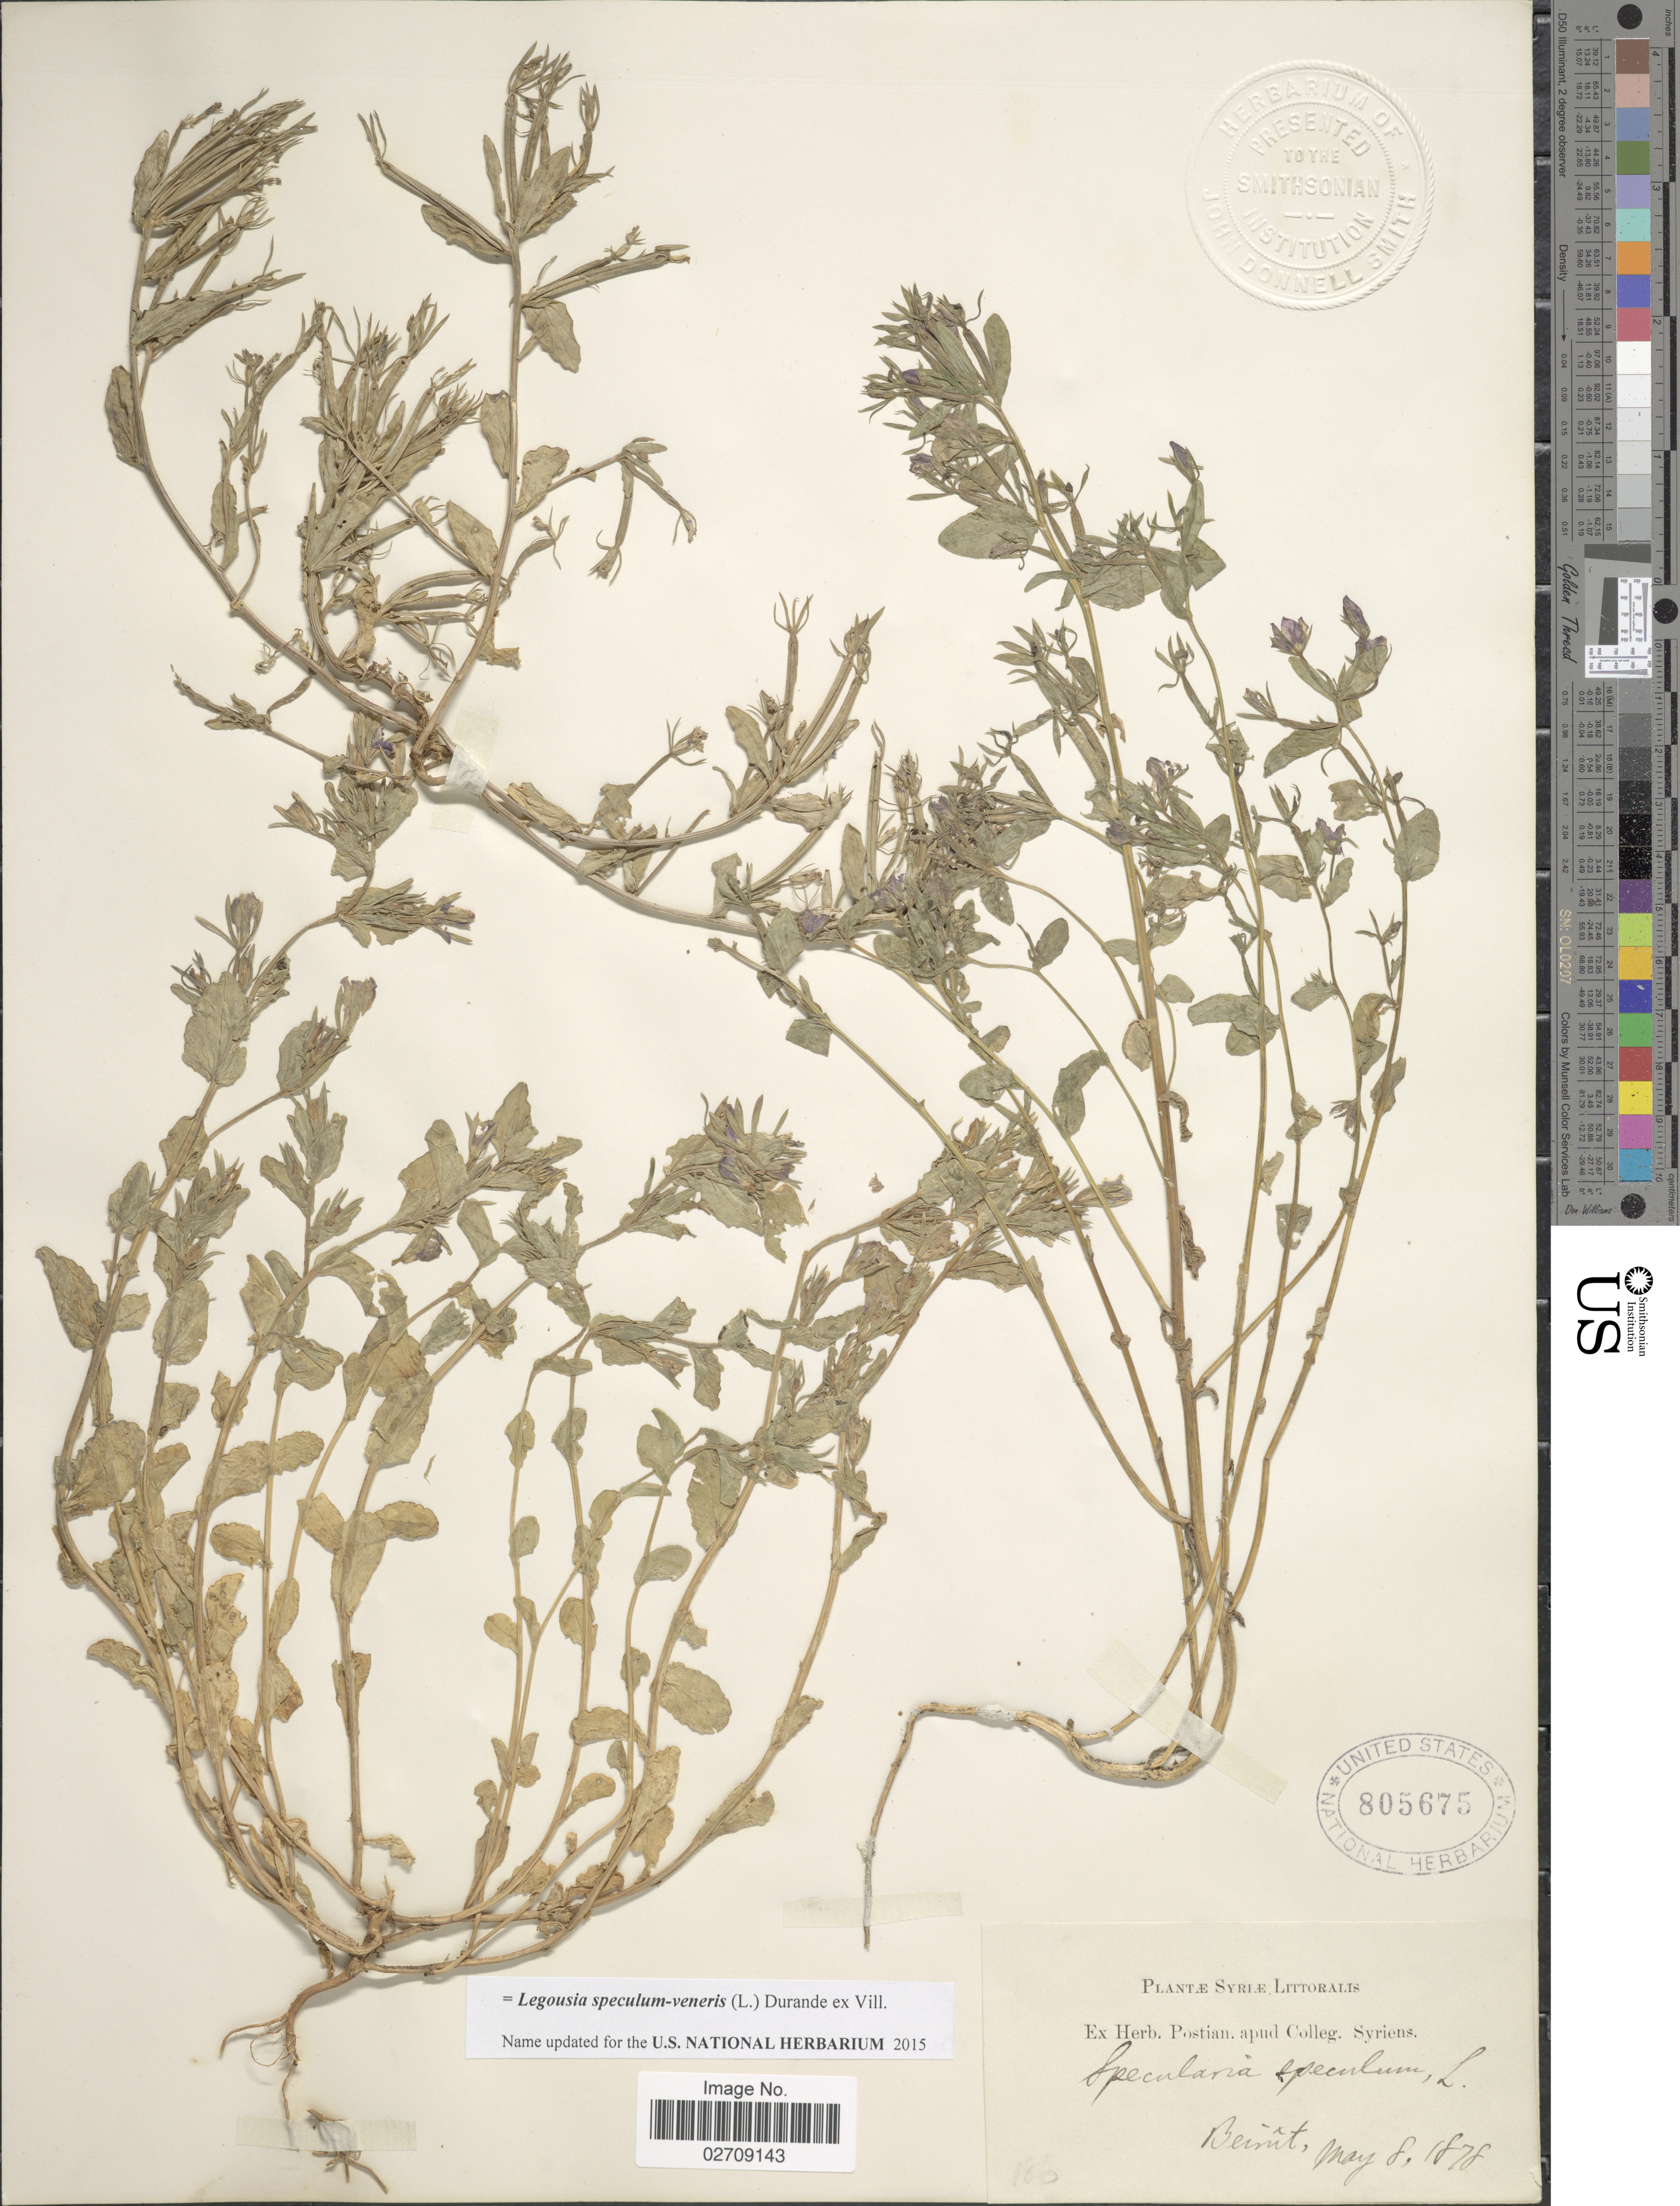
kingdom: Plantae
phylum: Tracheophyta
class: Magnoliopsida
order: Asterales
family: Campanulaceae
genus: Legousia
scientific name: Legousia speculum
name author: Fisch.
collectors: ex herb. Postian. apud Colleg. Syriens. Protest. USE "Fannie P. A. Shepard" (10308853) AS PRIMARY COLLECTOR INSTEAD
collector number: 186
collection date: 1878-05-08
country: Lebanon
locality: Littoralis, Beirut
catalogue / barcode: US 805675